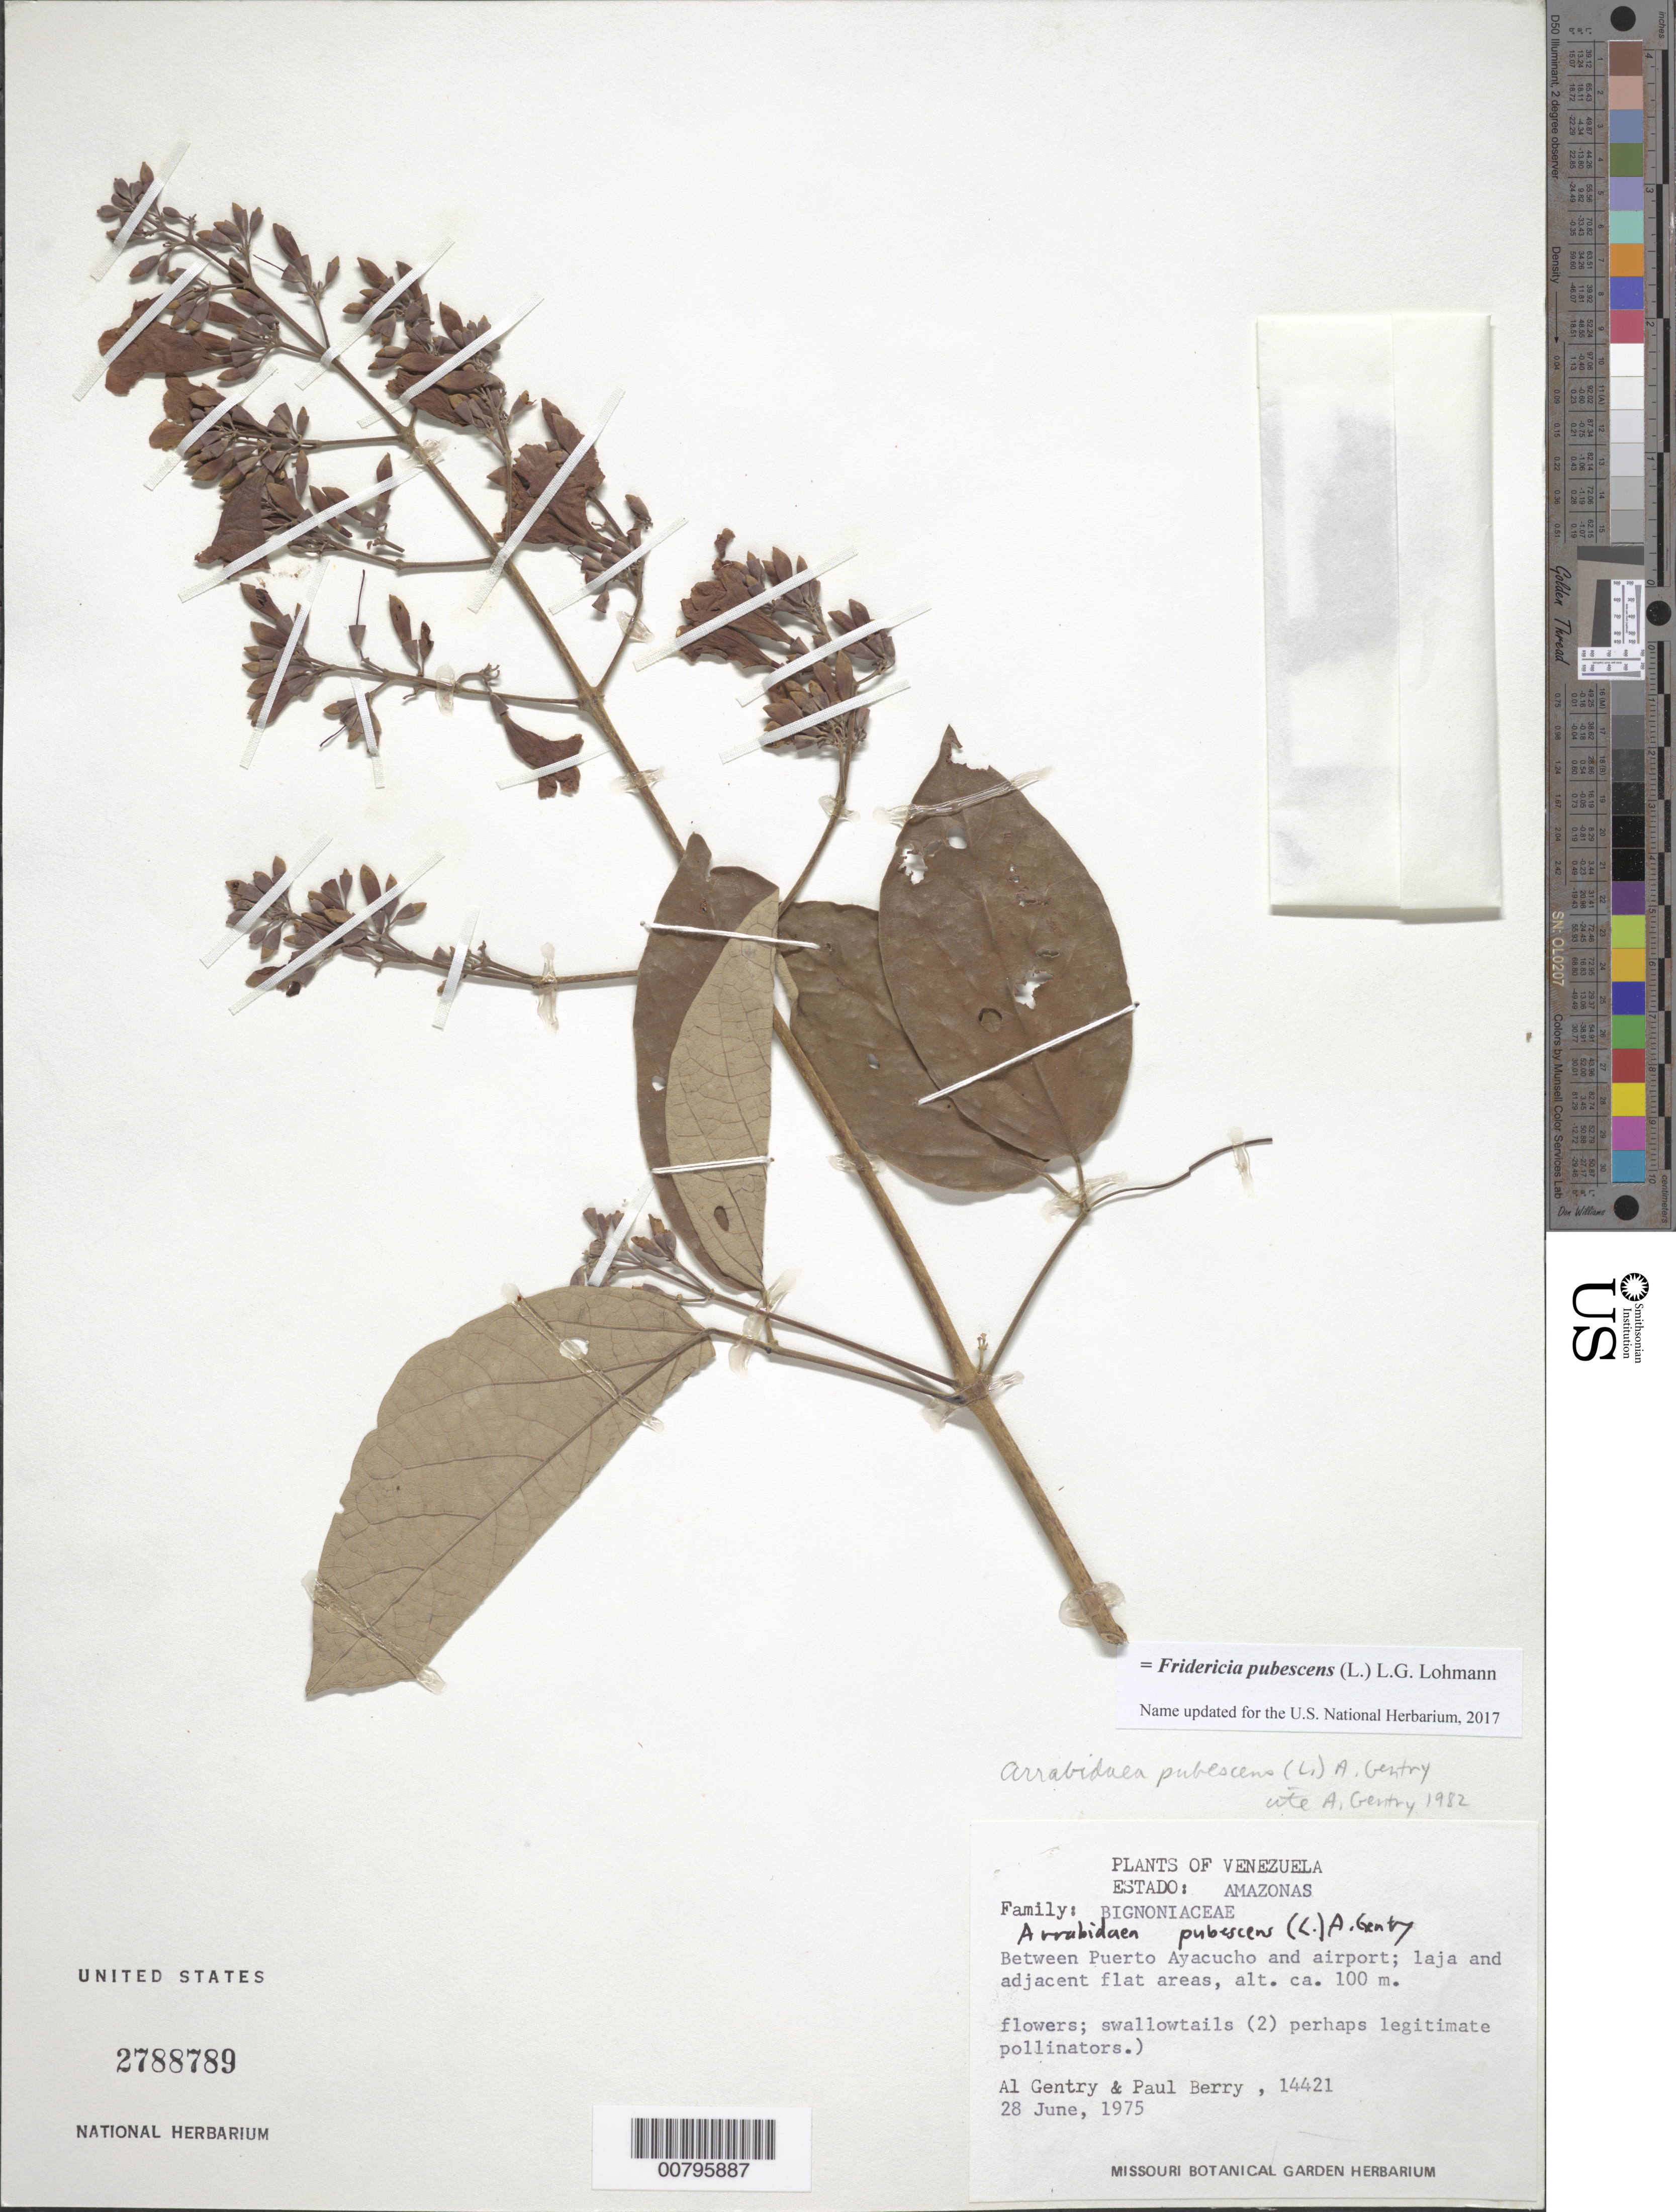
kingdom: Plantae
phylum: Tracheophyta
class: Magnoliopsida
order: Lamiales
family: Bignoniaceae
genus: Fridericia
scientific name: Fridericia pubescens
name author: (L.) L.G. Lohmann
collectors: A. H. Gentry & P. Berry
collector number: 14421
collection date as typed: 28-Jun-75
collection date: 1975-06-28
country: Venezuela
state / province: Amazonas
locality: Puerto Ayacucho, to the airport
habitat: Laja and adjacent flat areas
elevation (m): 100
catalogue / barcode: US 2788789